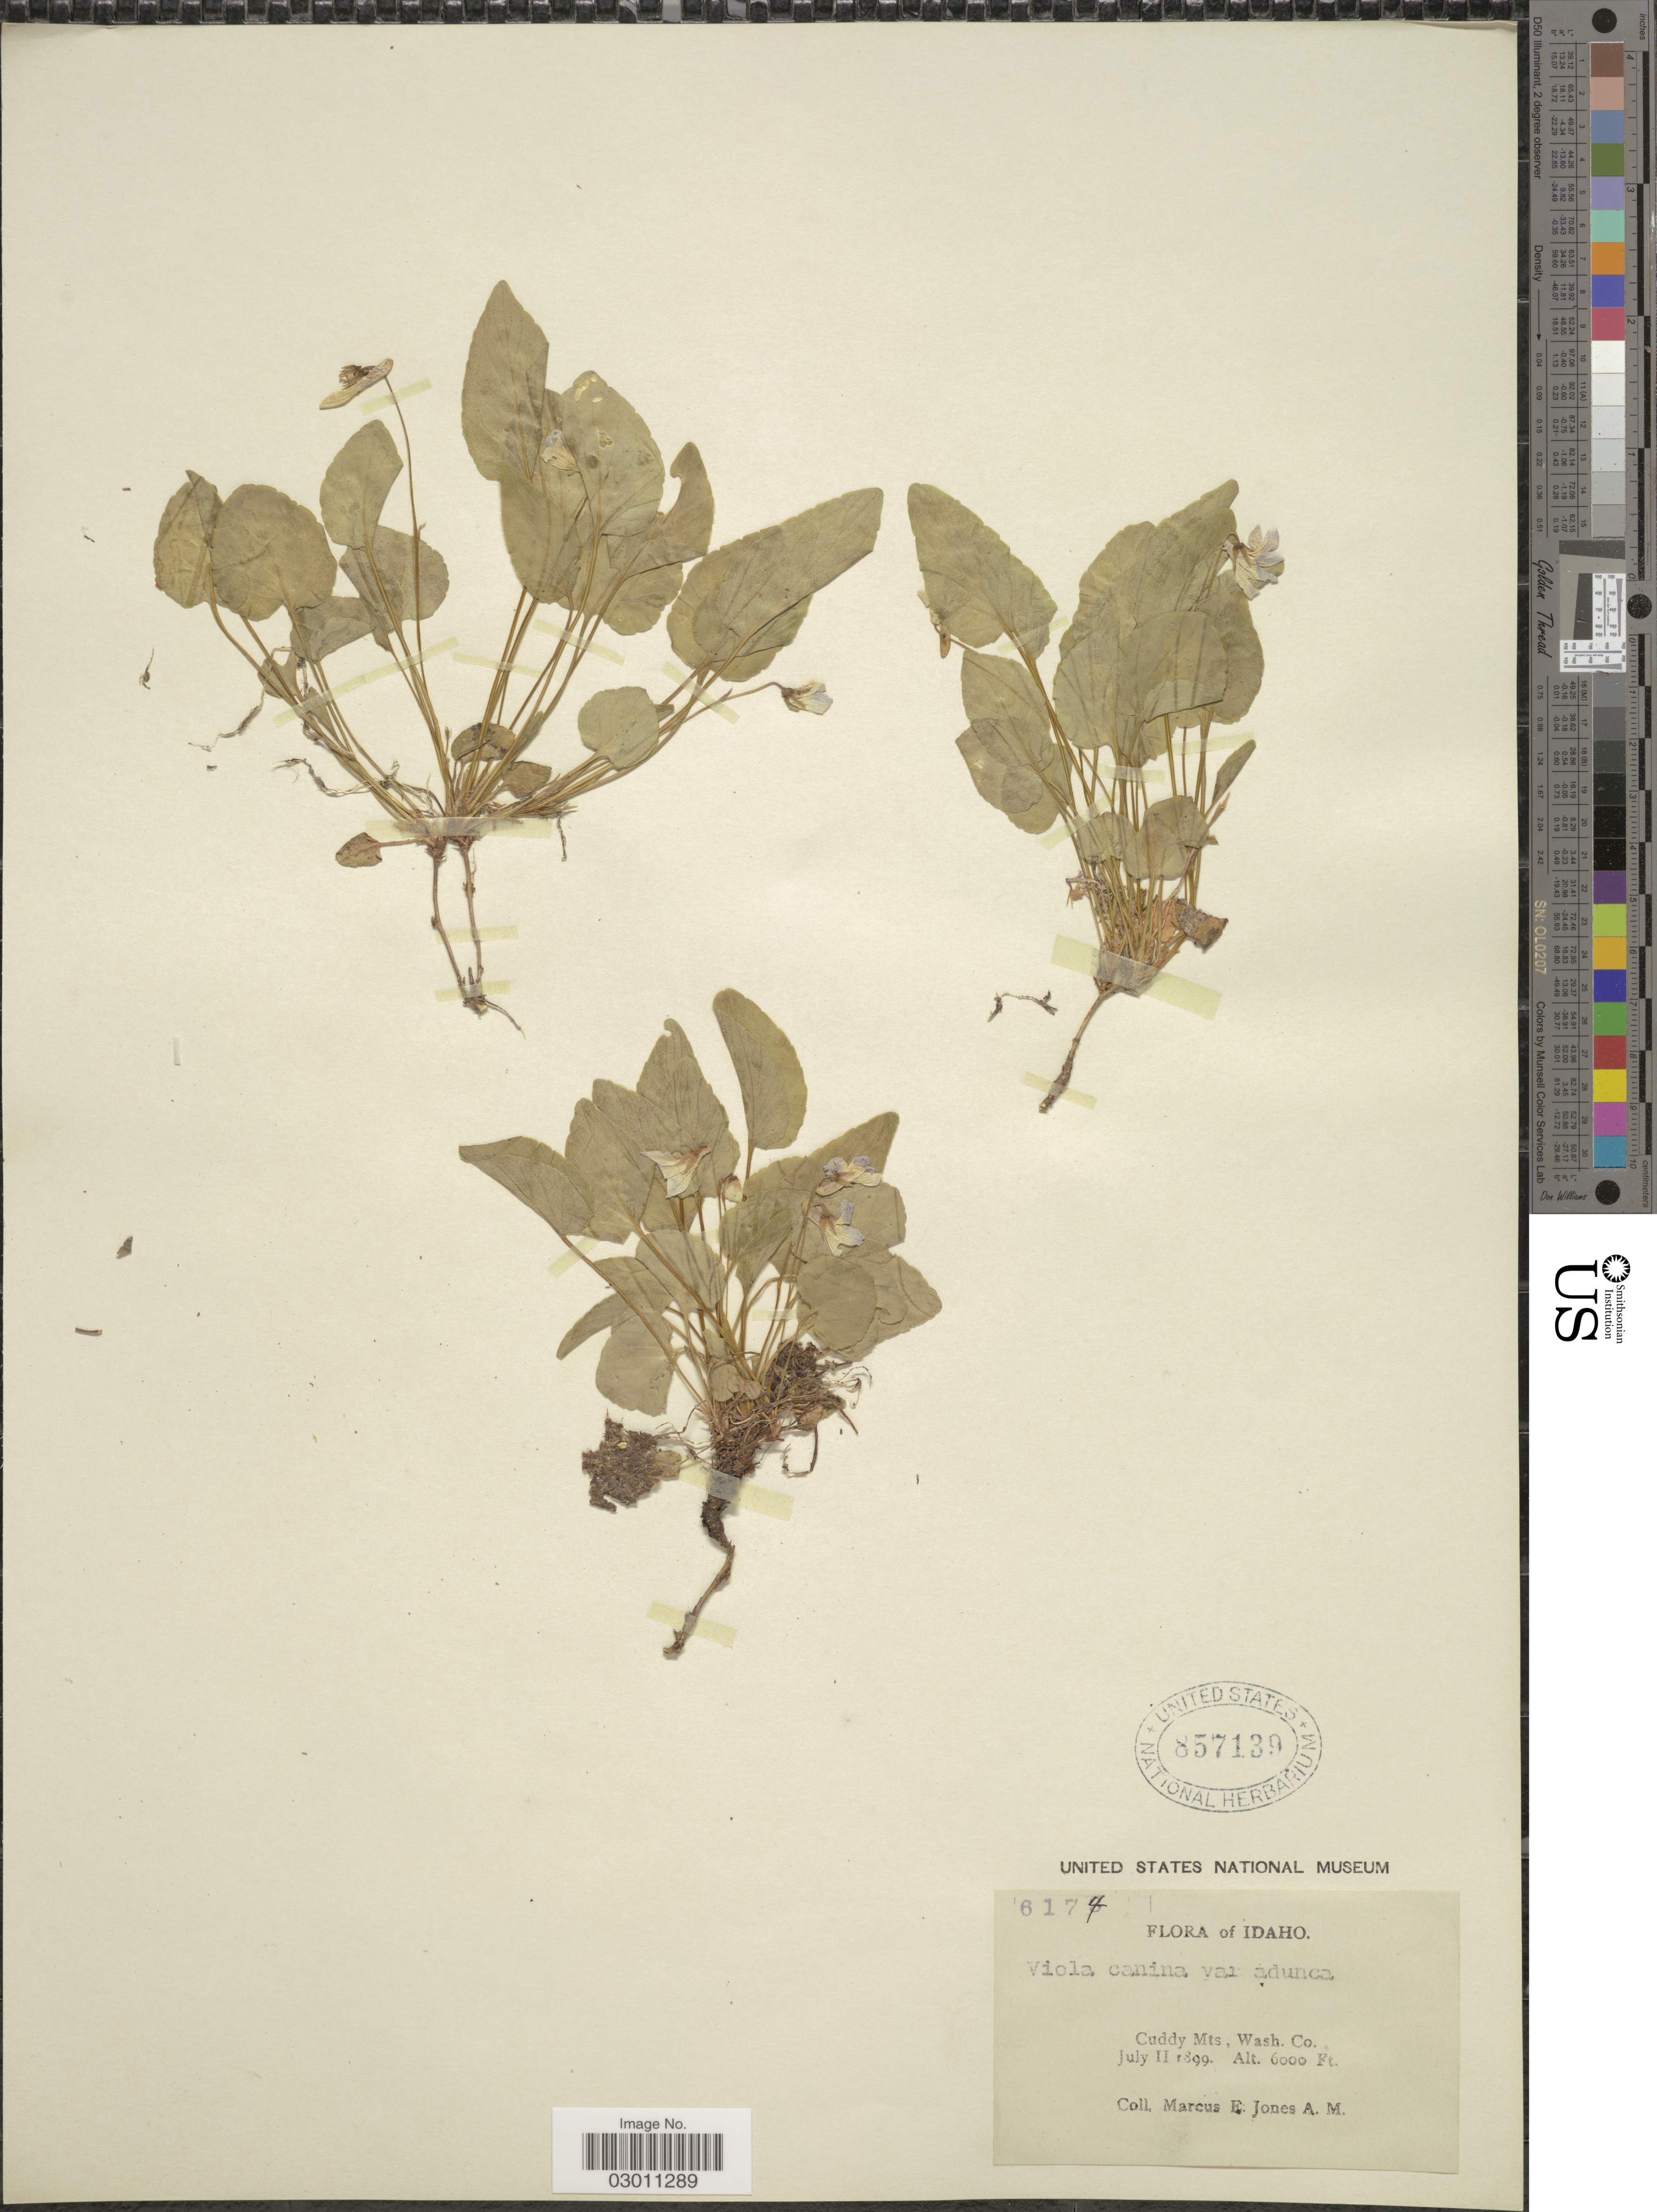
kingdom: Plantae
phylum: Tracheophyta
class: Magnoliopsida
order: Malpighiales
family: Violaceae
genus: Viola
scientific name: Viola adunca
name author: Sm.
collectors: M. E. Jones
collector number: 6174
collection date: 1899-07-11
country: United States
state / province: Idaho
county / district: Washington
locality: Cuddy Mts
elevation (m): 1829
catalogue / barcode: US 857139